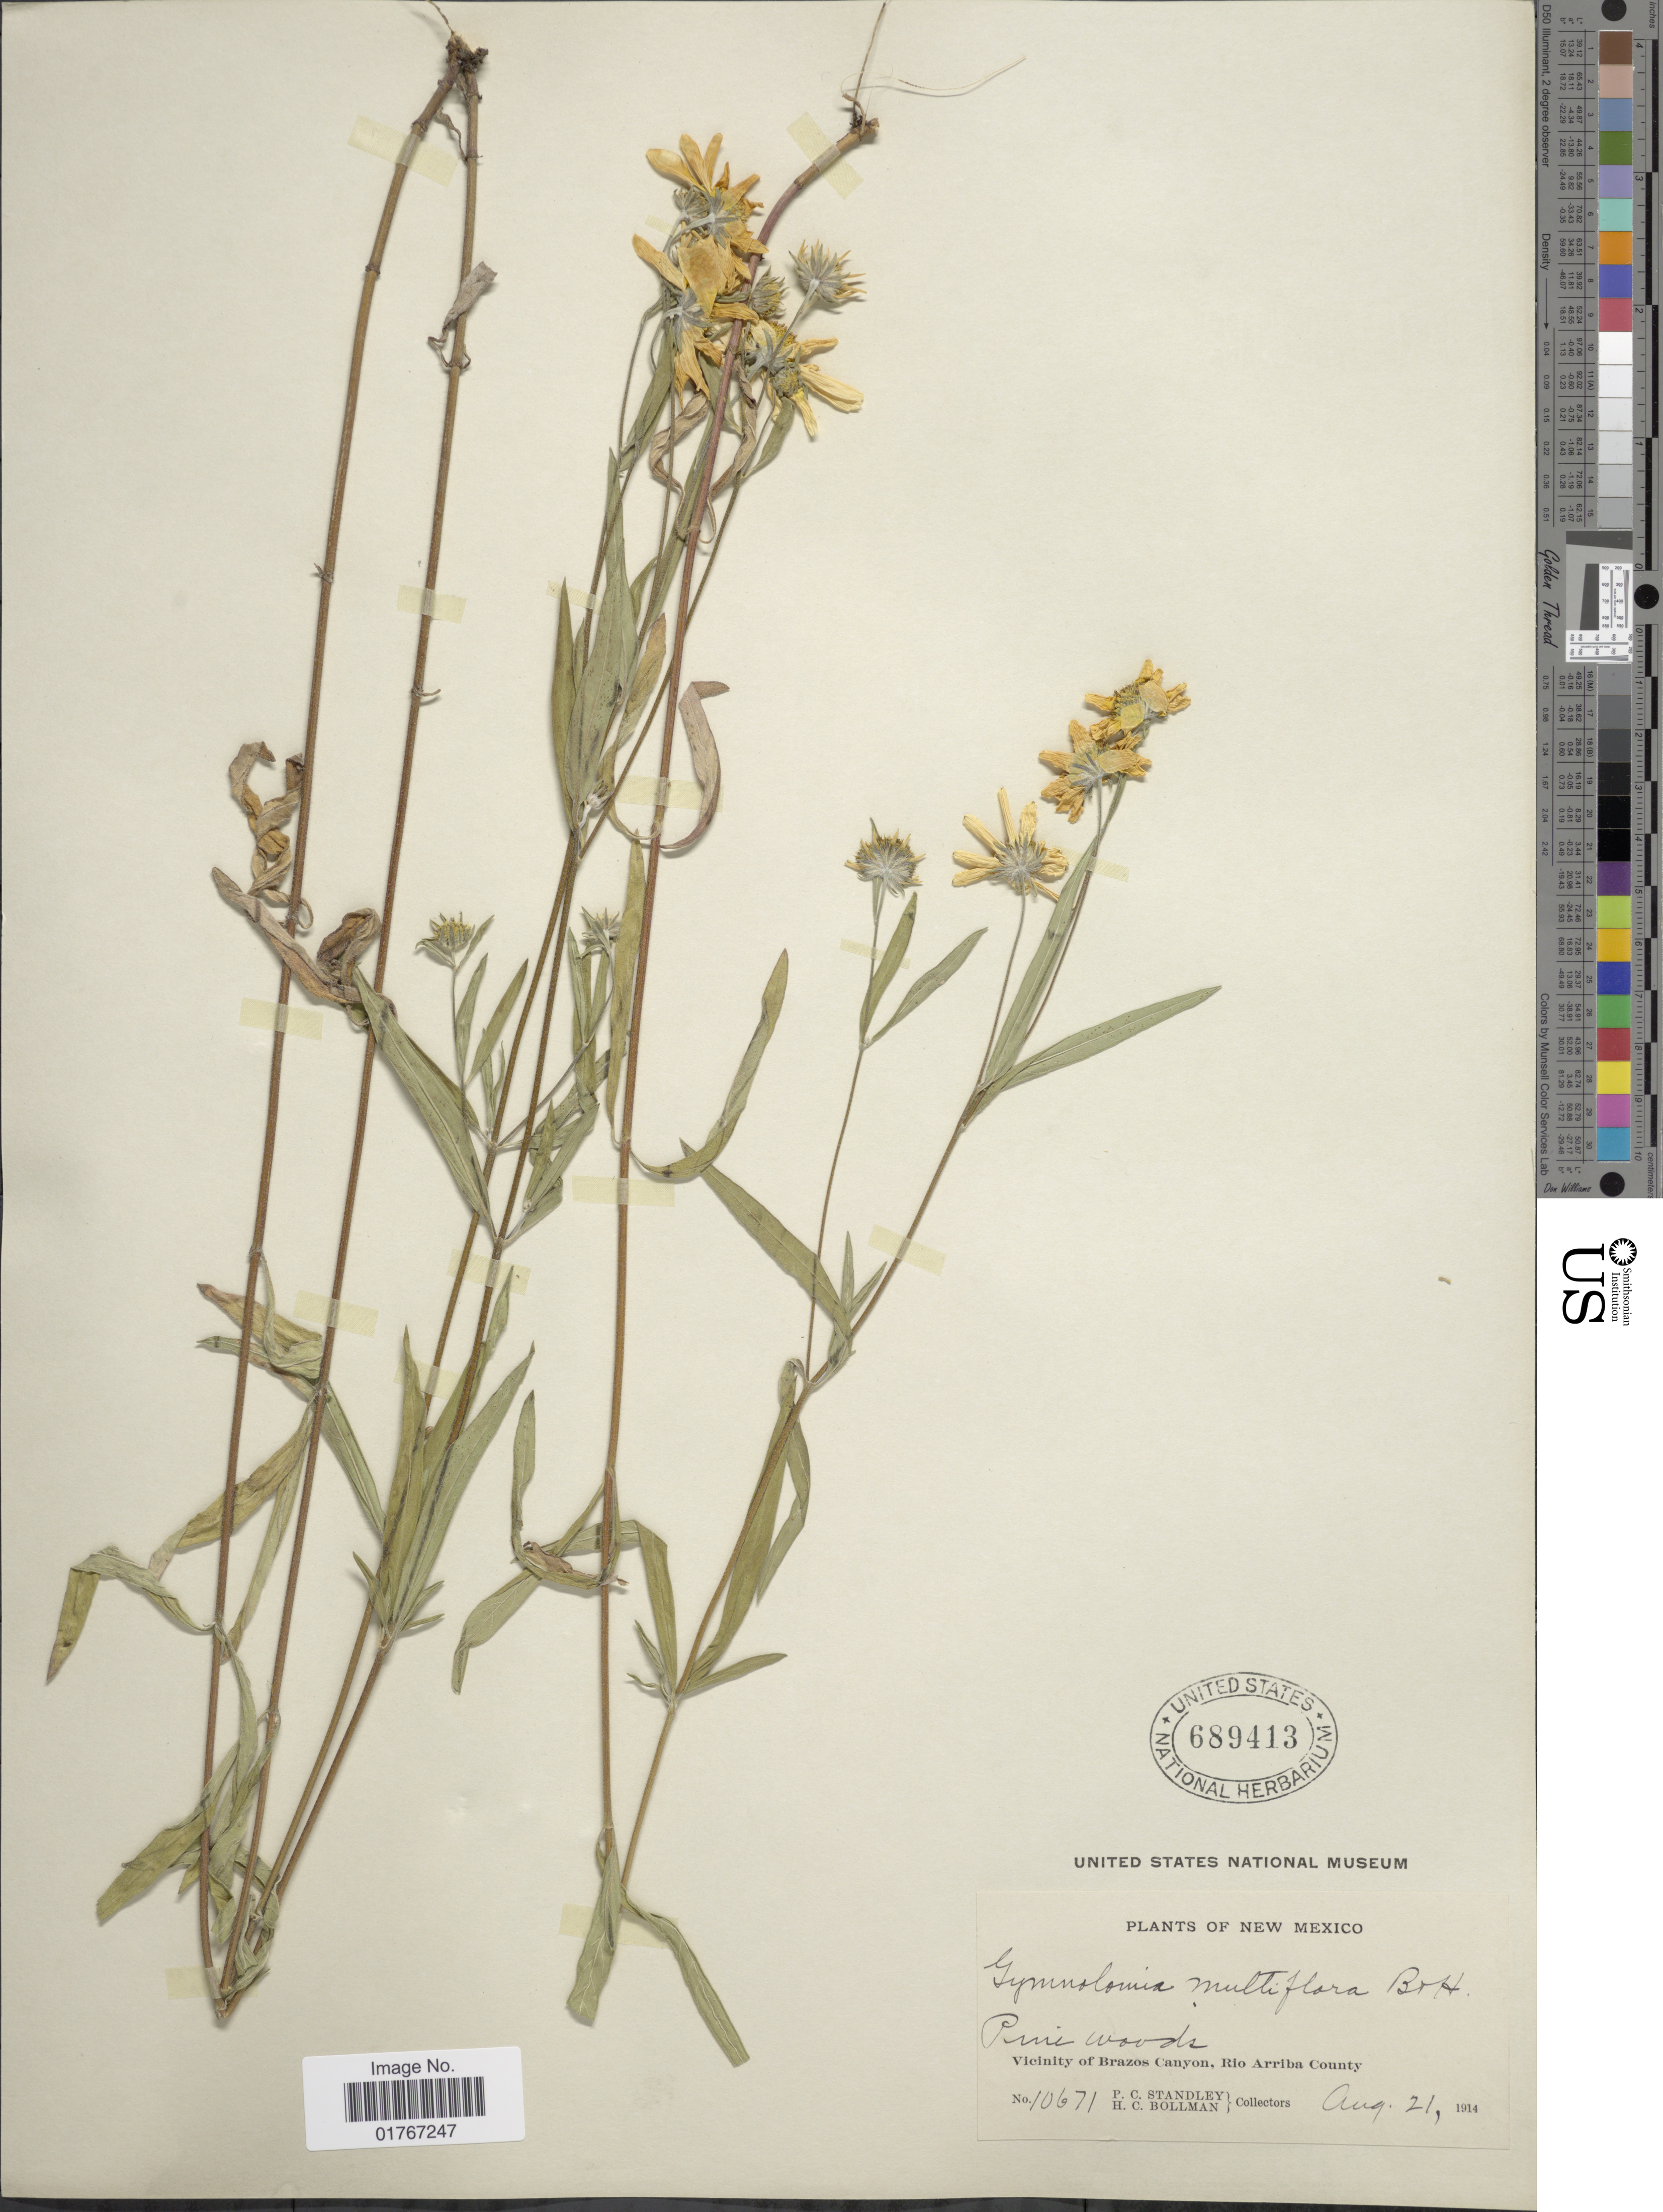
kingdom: Plantae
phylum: Tracheophyta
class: Magnoliopsida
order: Asterales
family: Asteraceae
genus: Heliomeris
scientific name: Heliomeris multiflora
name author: Nutt.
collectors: P. C. Standley & H. C. Bollman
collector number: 10671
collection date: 1914-08-21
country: United States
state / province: New Mexico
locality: Pine woods, Vicinity of Brazos Canyon, Rio Arriba County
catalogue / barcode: US 689413